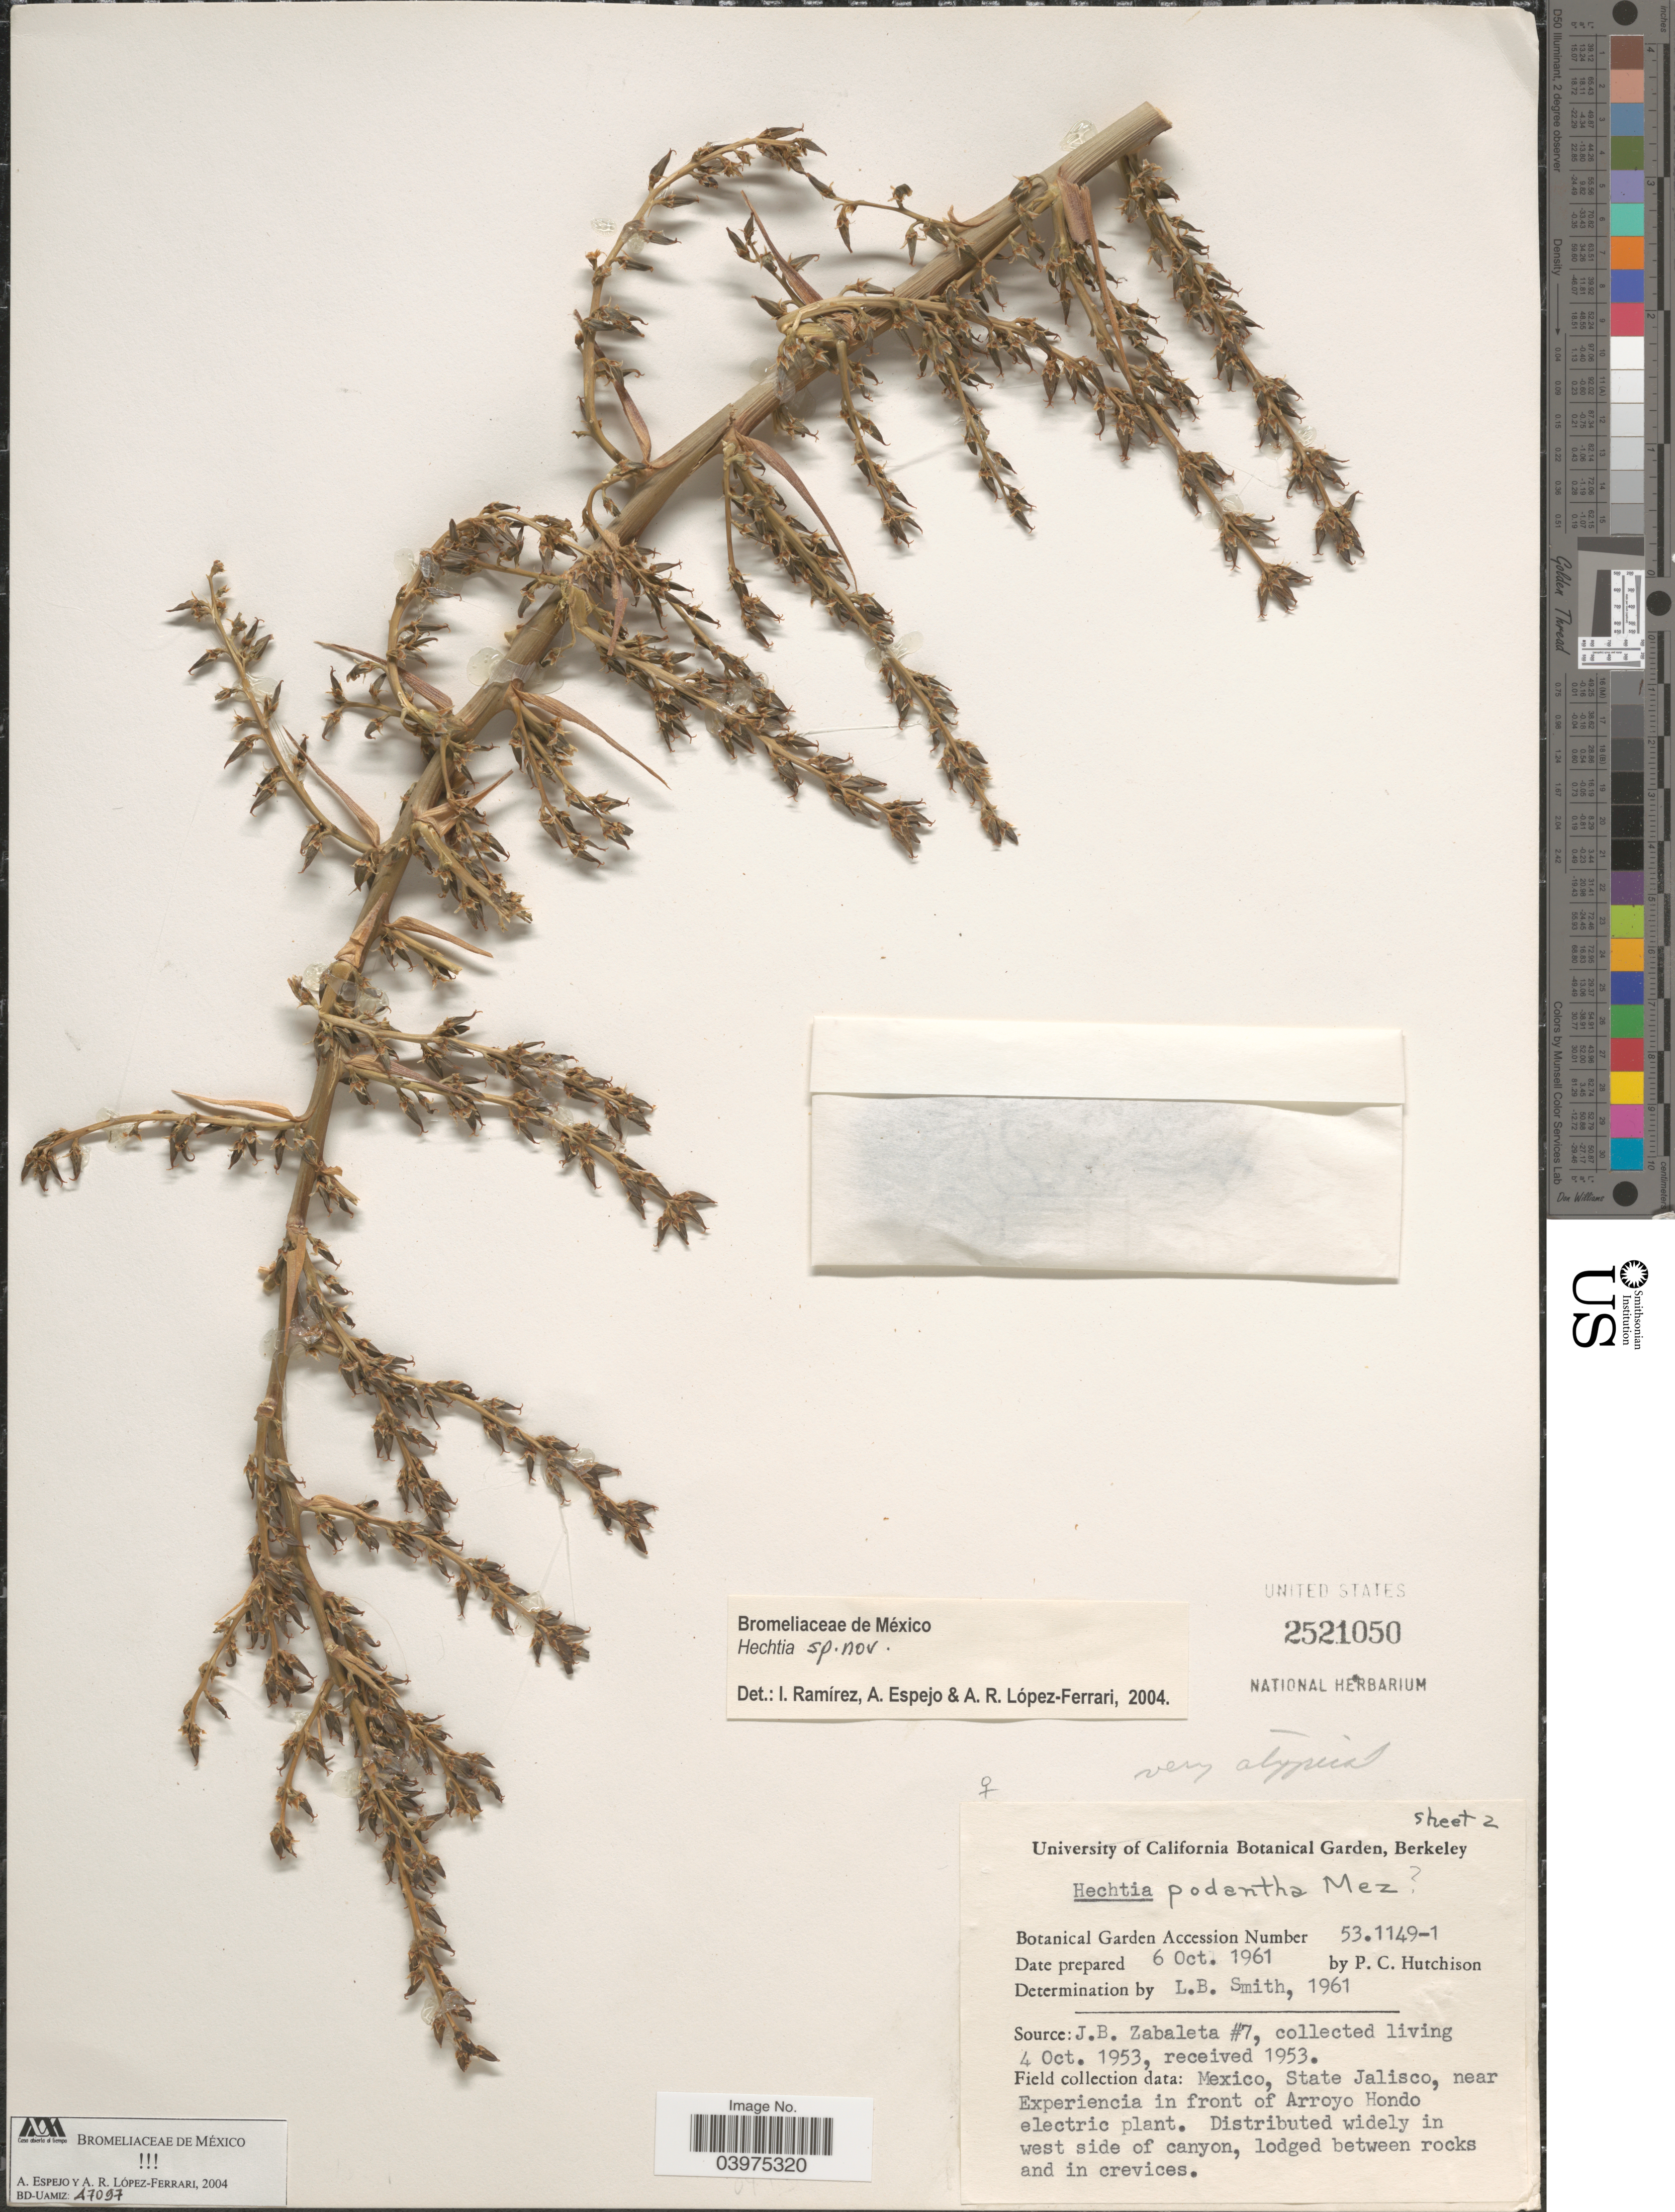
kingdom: Plantae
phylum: Tracheophyta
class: Liliopsida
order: Poales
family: Bromeliaceae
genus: Hechtia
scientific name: Hechtia sp.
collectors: P. C. Hutchison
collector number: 53.1149-1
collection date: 1961-10-06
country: United States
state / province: California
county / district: Alameda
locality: University of California Botanical Garden, Berkeley.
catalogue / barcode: US 2521050